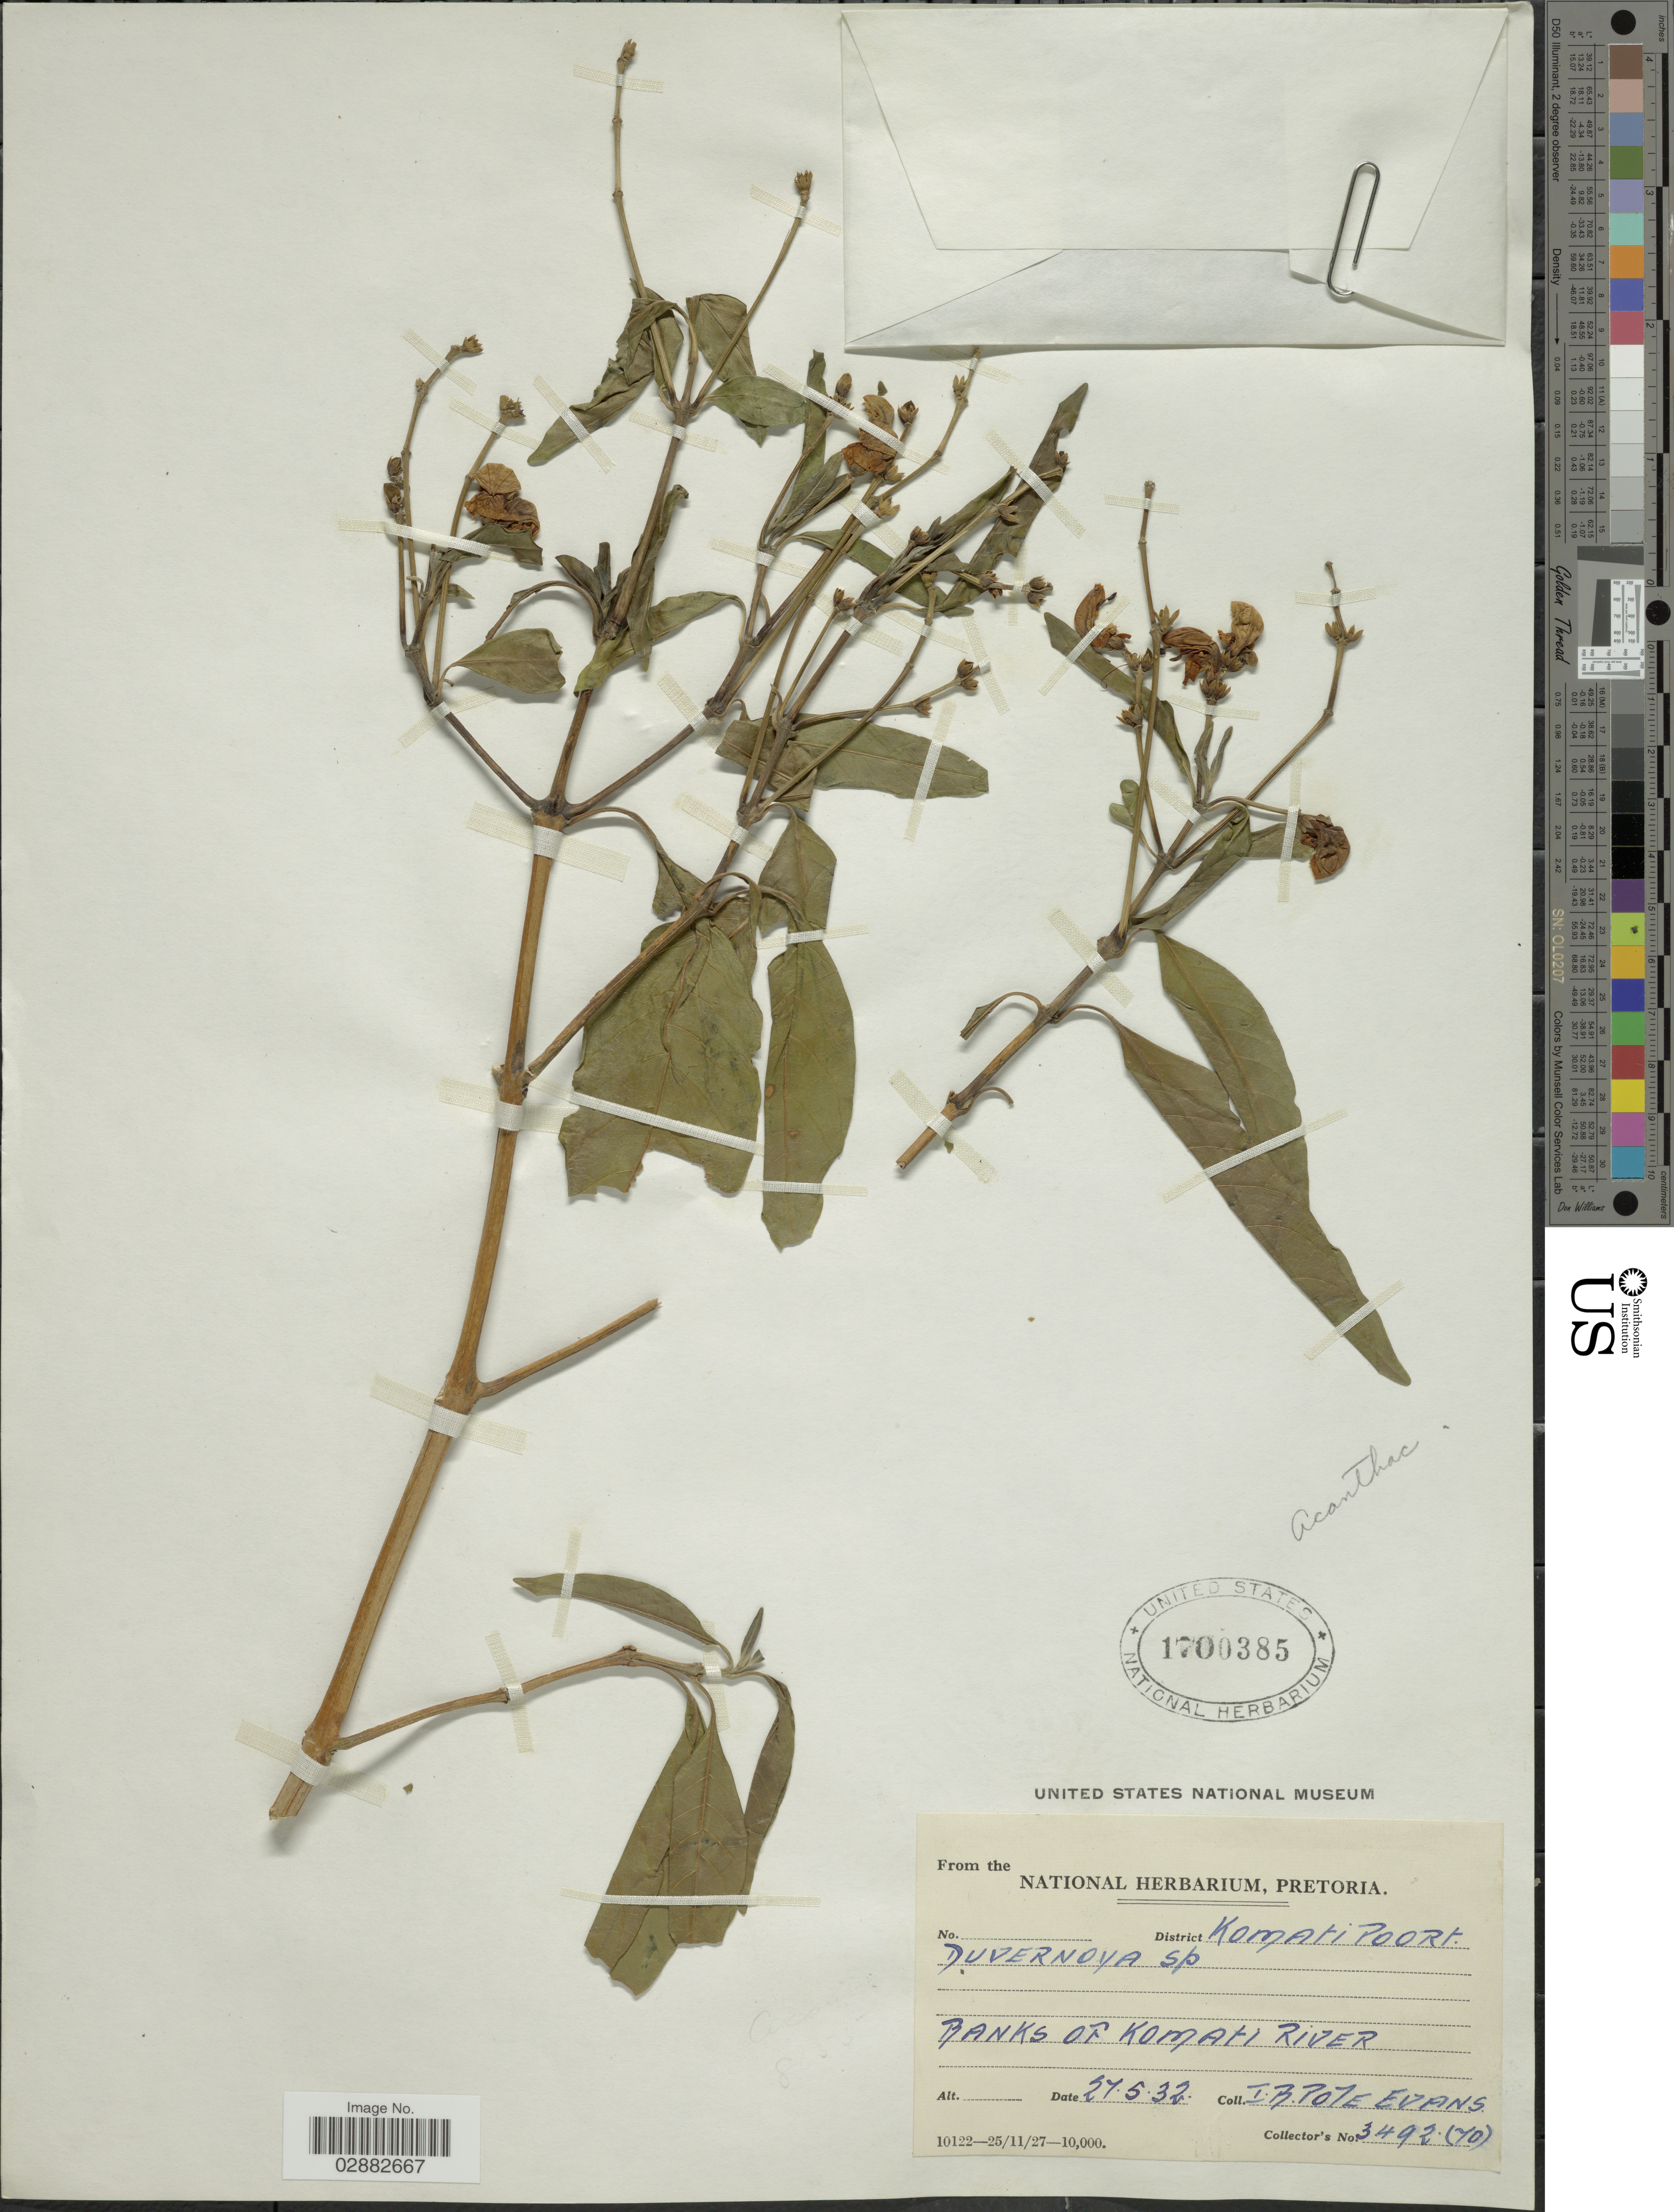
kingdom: Plantae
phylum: Tracheophyta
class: Magnoliopsida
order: Lamiales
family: Acanthaceae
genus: Justicia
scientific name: Justicia sp.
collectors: I. B. Pole-Evans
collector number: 3492(70)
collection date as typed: Transcribed d/m/y: 27/5/32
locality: Banks of Komati River.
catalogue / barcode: US 1700385